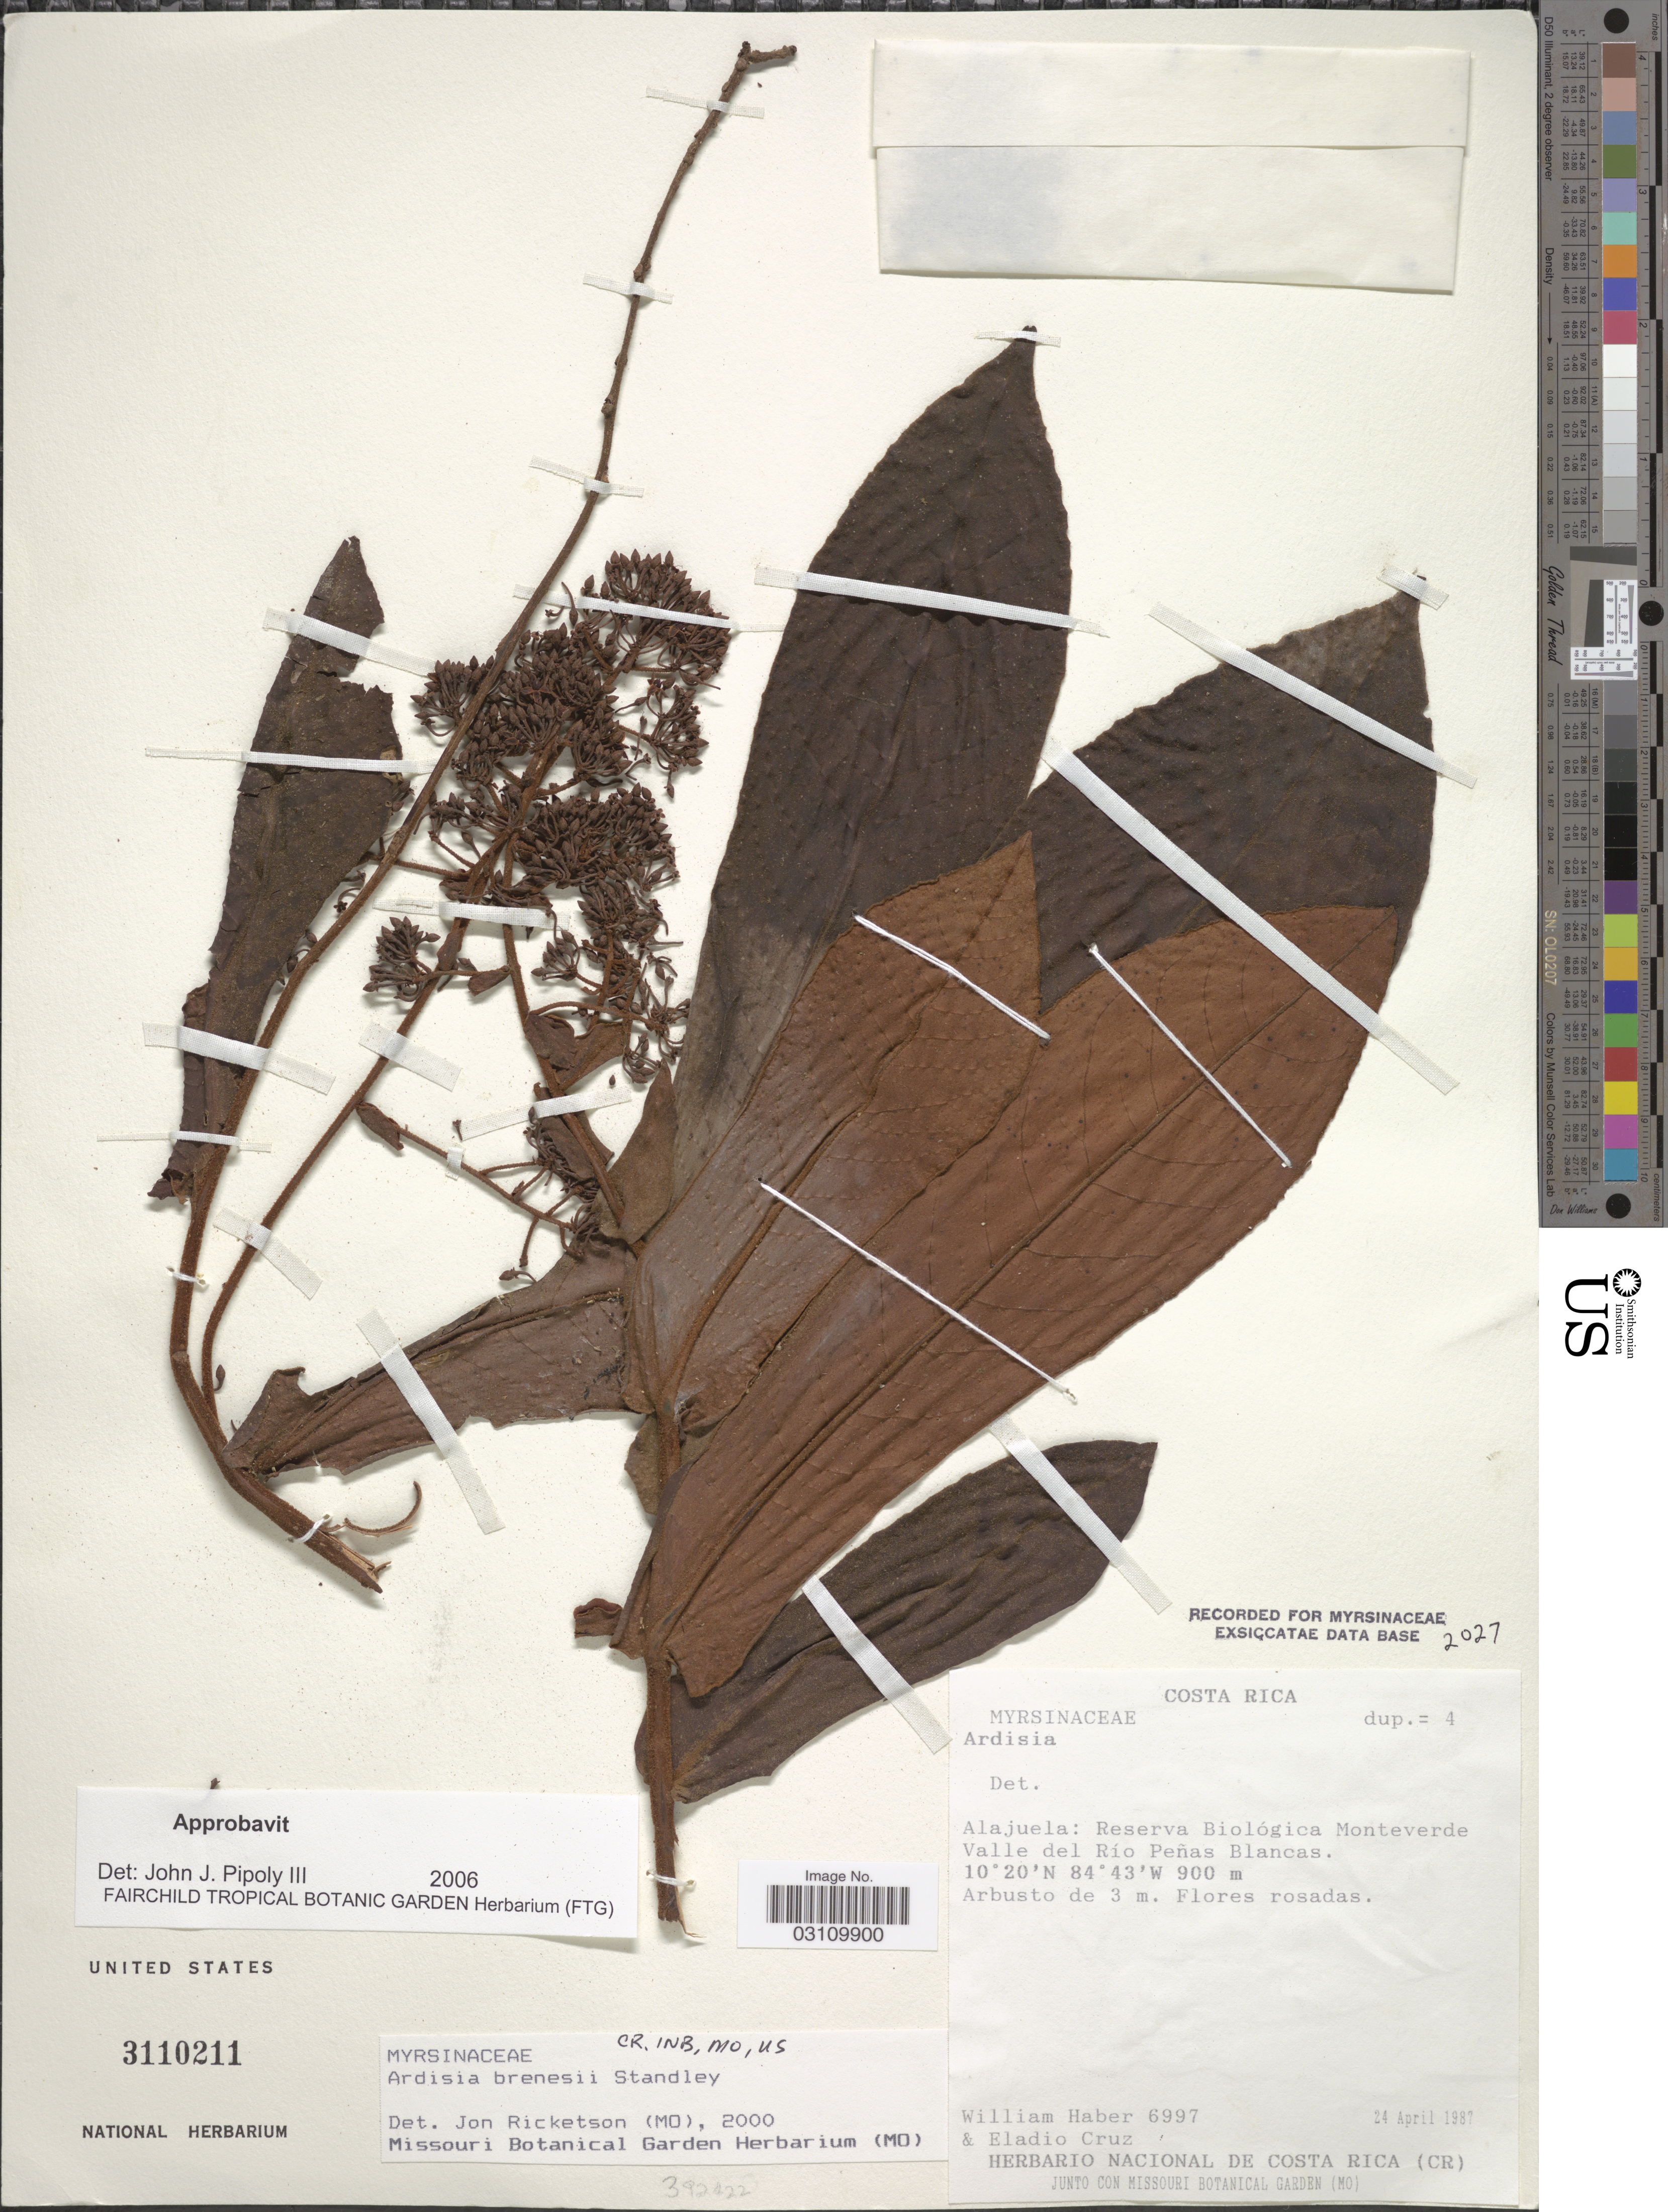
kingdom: Plantae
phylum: Tracheophyta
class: Magnoliopsida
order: Ericales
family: Primulaceae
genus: Ardisia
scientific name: Ardisia brenesii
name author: Standl.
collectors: W. Haber & E. Cruz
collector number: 6997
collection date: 1987-04-24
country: Costa Rica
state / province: Alajuela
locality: Reserva Biológica Monteverde, Valle del Río Peñas Blancas.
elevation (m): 900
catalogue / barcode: US 3110211